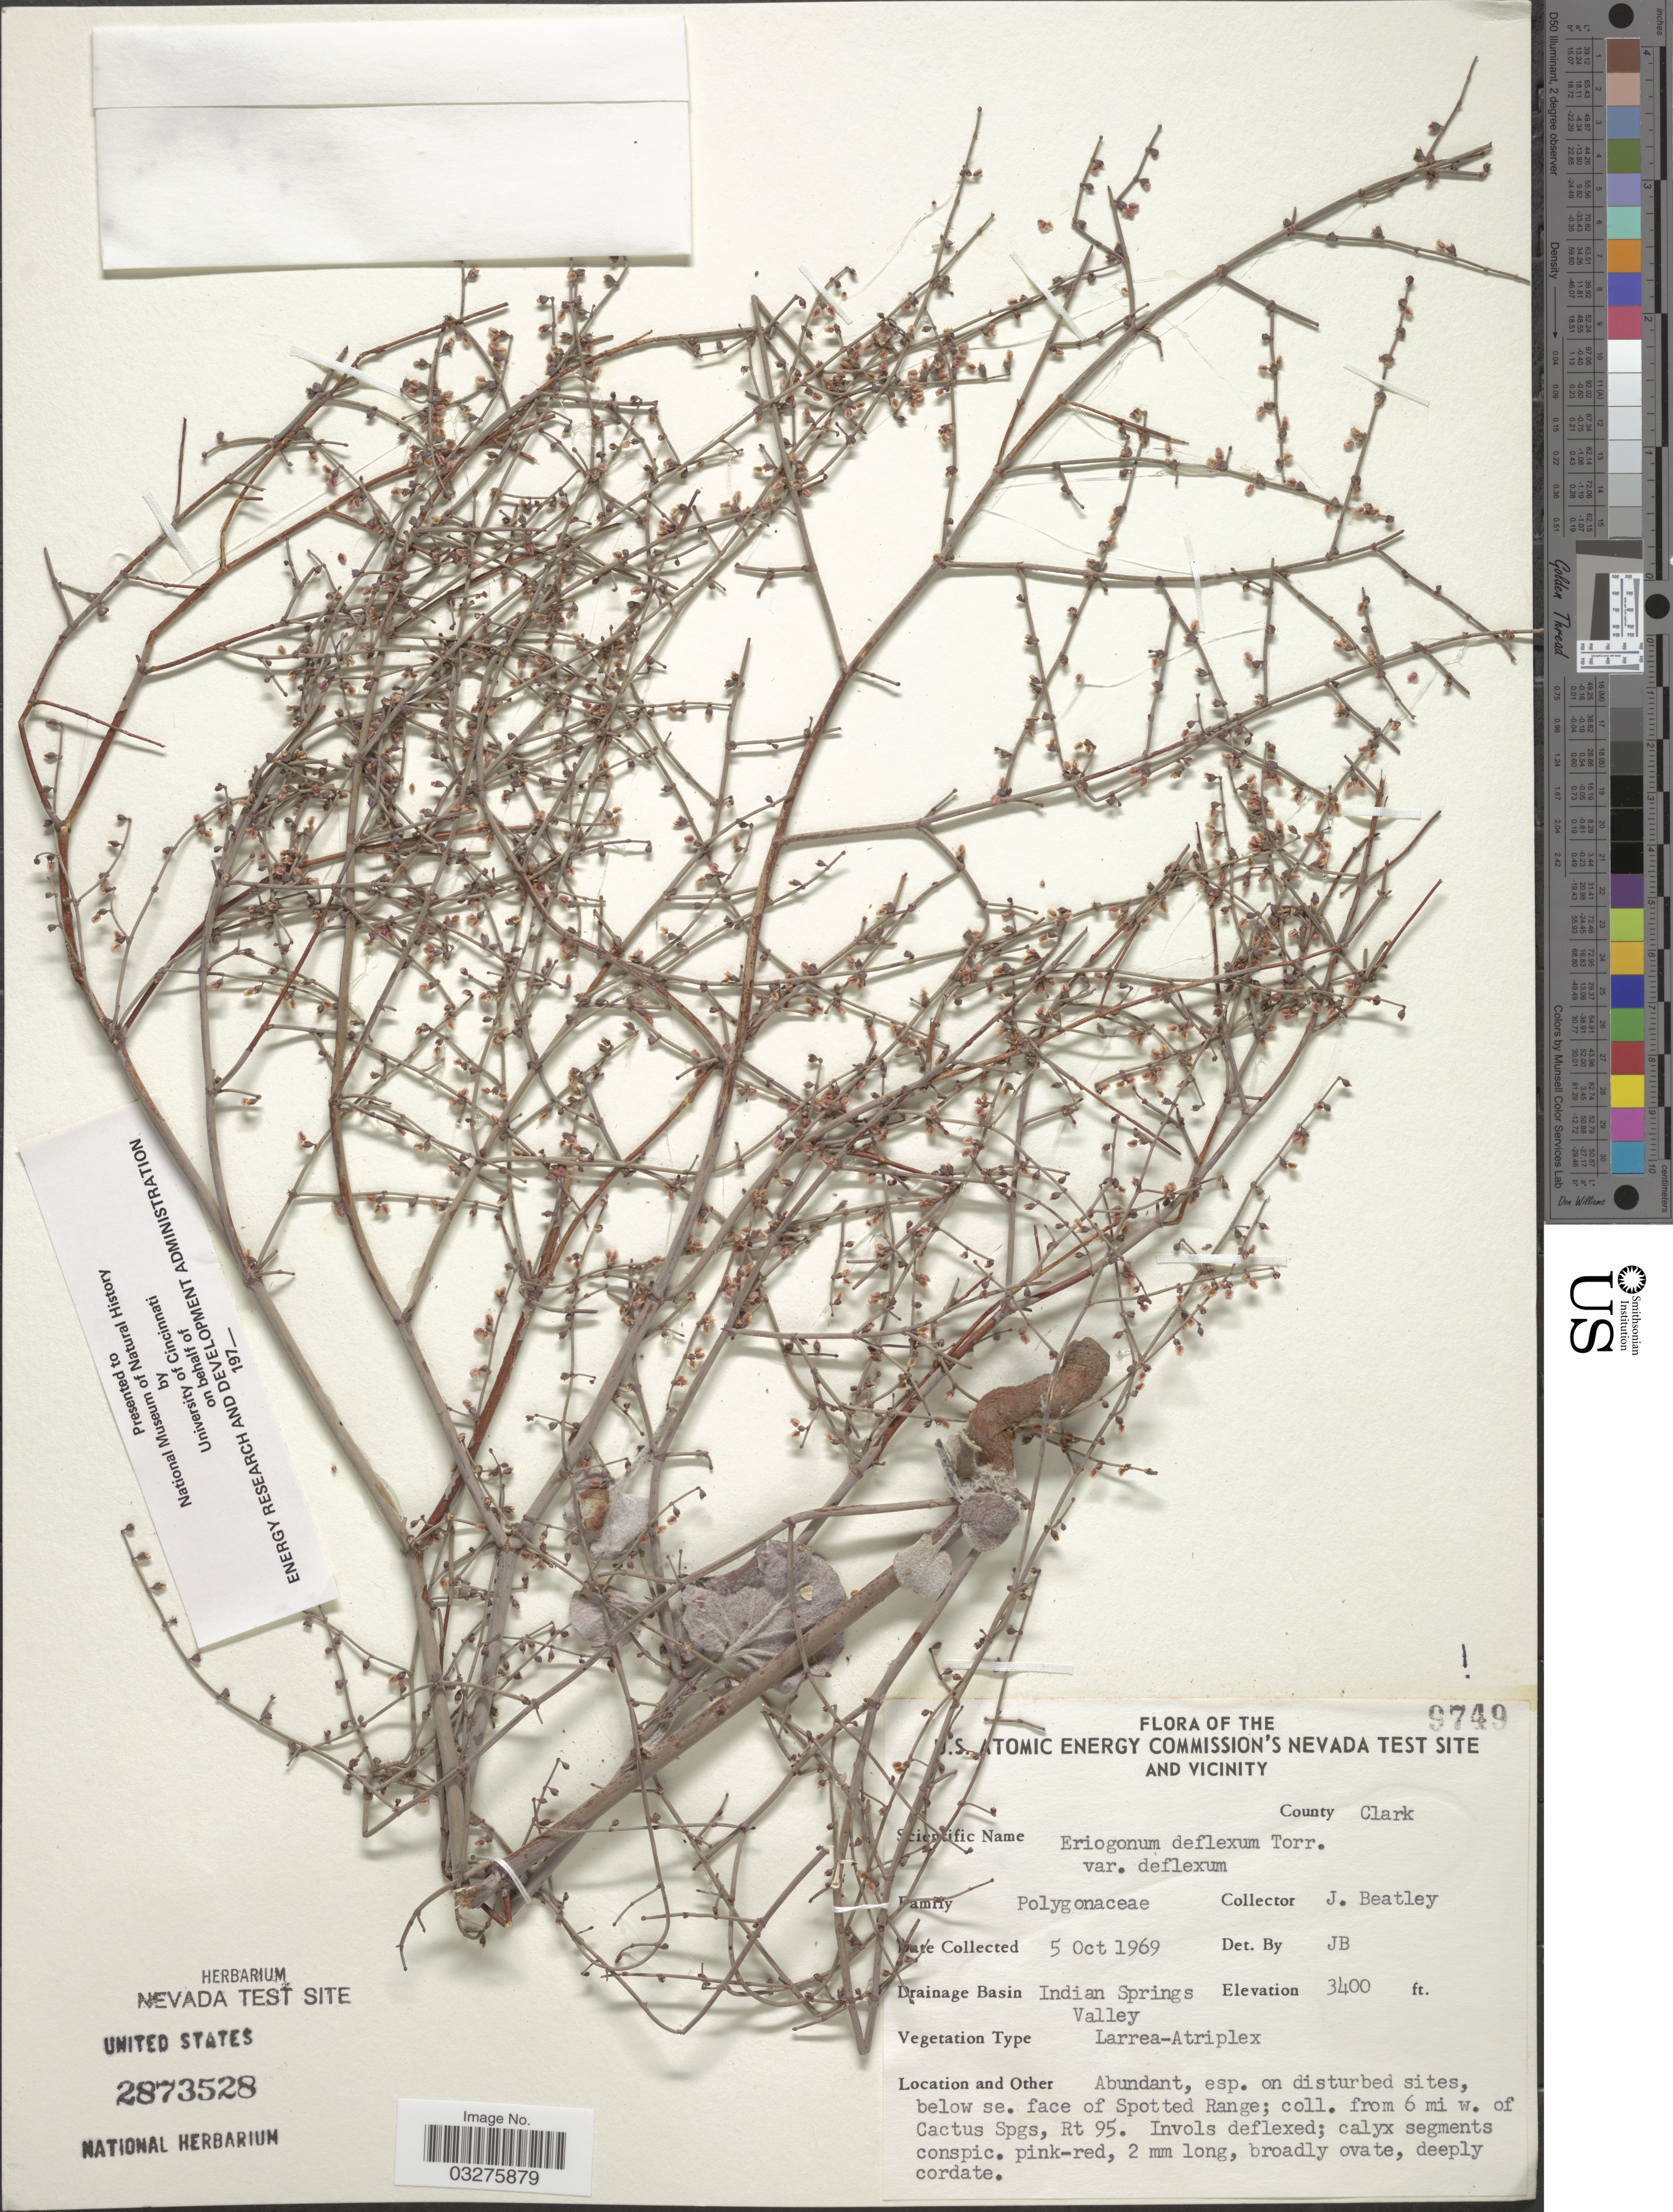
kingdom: Plantae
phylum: Tracheophyta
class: Magnoliopsida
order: Caryophyllales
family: Polygonaceae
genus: Eriogonum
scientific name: Eriogonum deflexum var. deflexum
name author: Torr. in Ives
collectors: J. C. Beatley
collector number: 9749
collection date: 1969-10-05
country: United States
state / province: Nevada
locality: U.S. Atomic Energy Commission's Nevada test site and vicinity. County Clark. Drainage Basin Indian Springs Valley. Below se. face of Spotted Range. coll. from 6 mi w. of Cactus Spgs, Rt 95.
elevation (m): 1036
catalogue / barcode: US 2873528